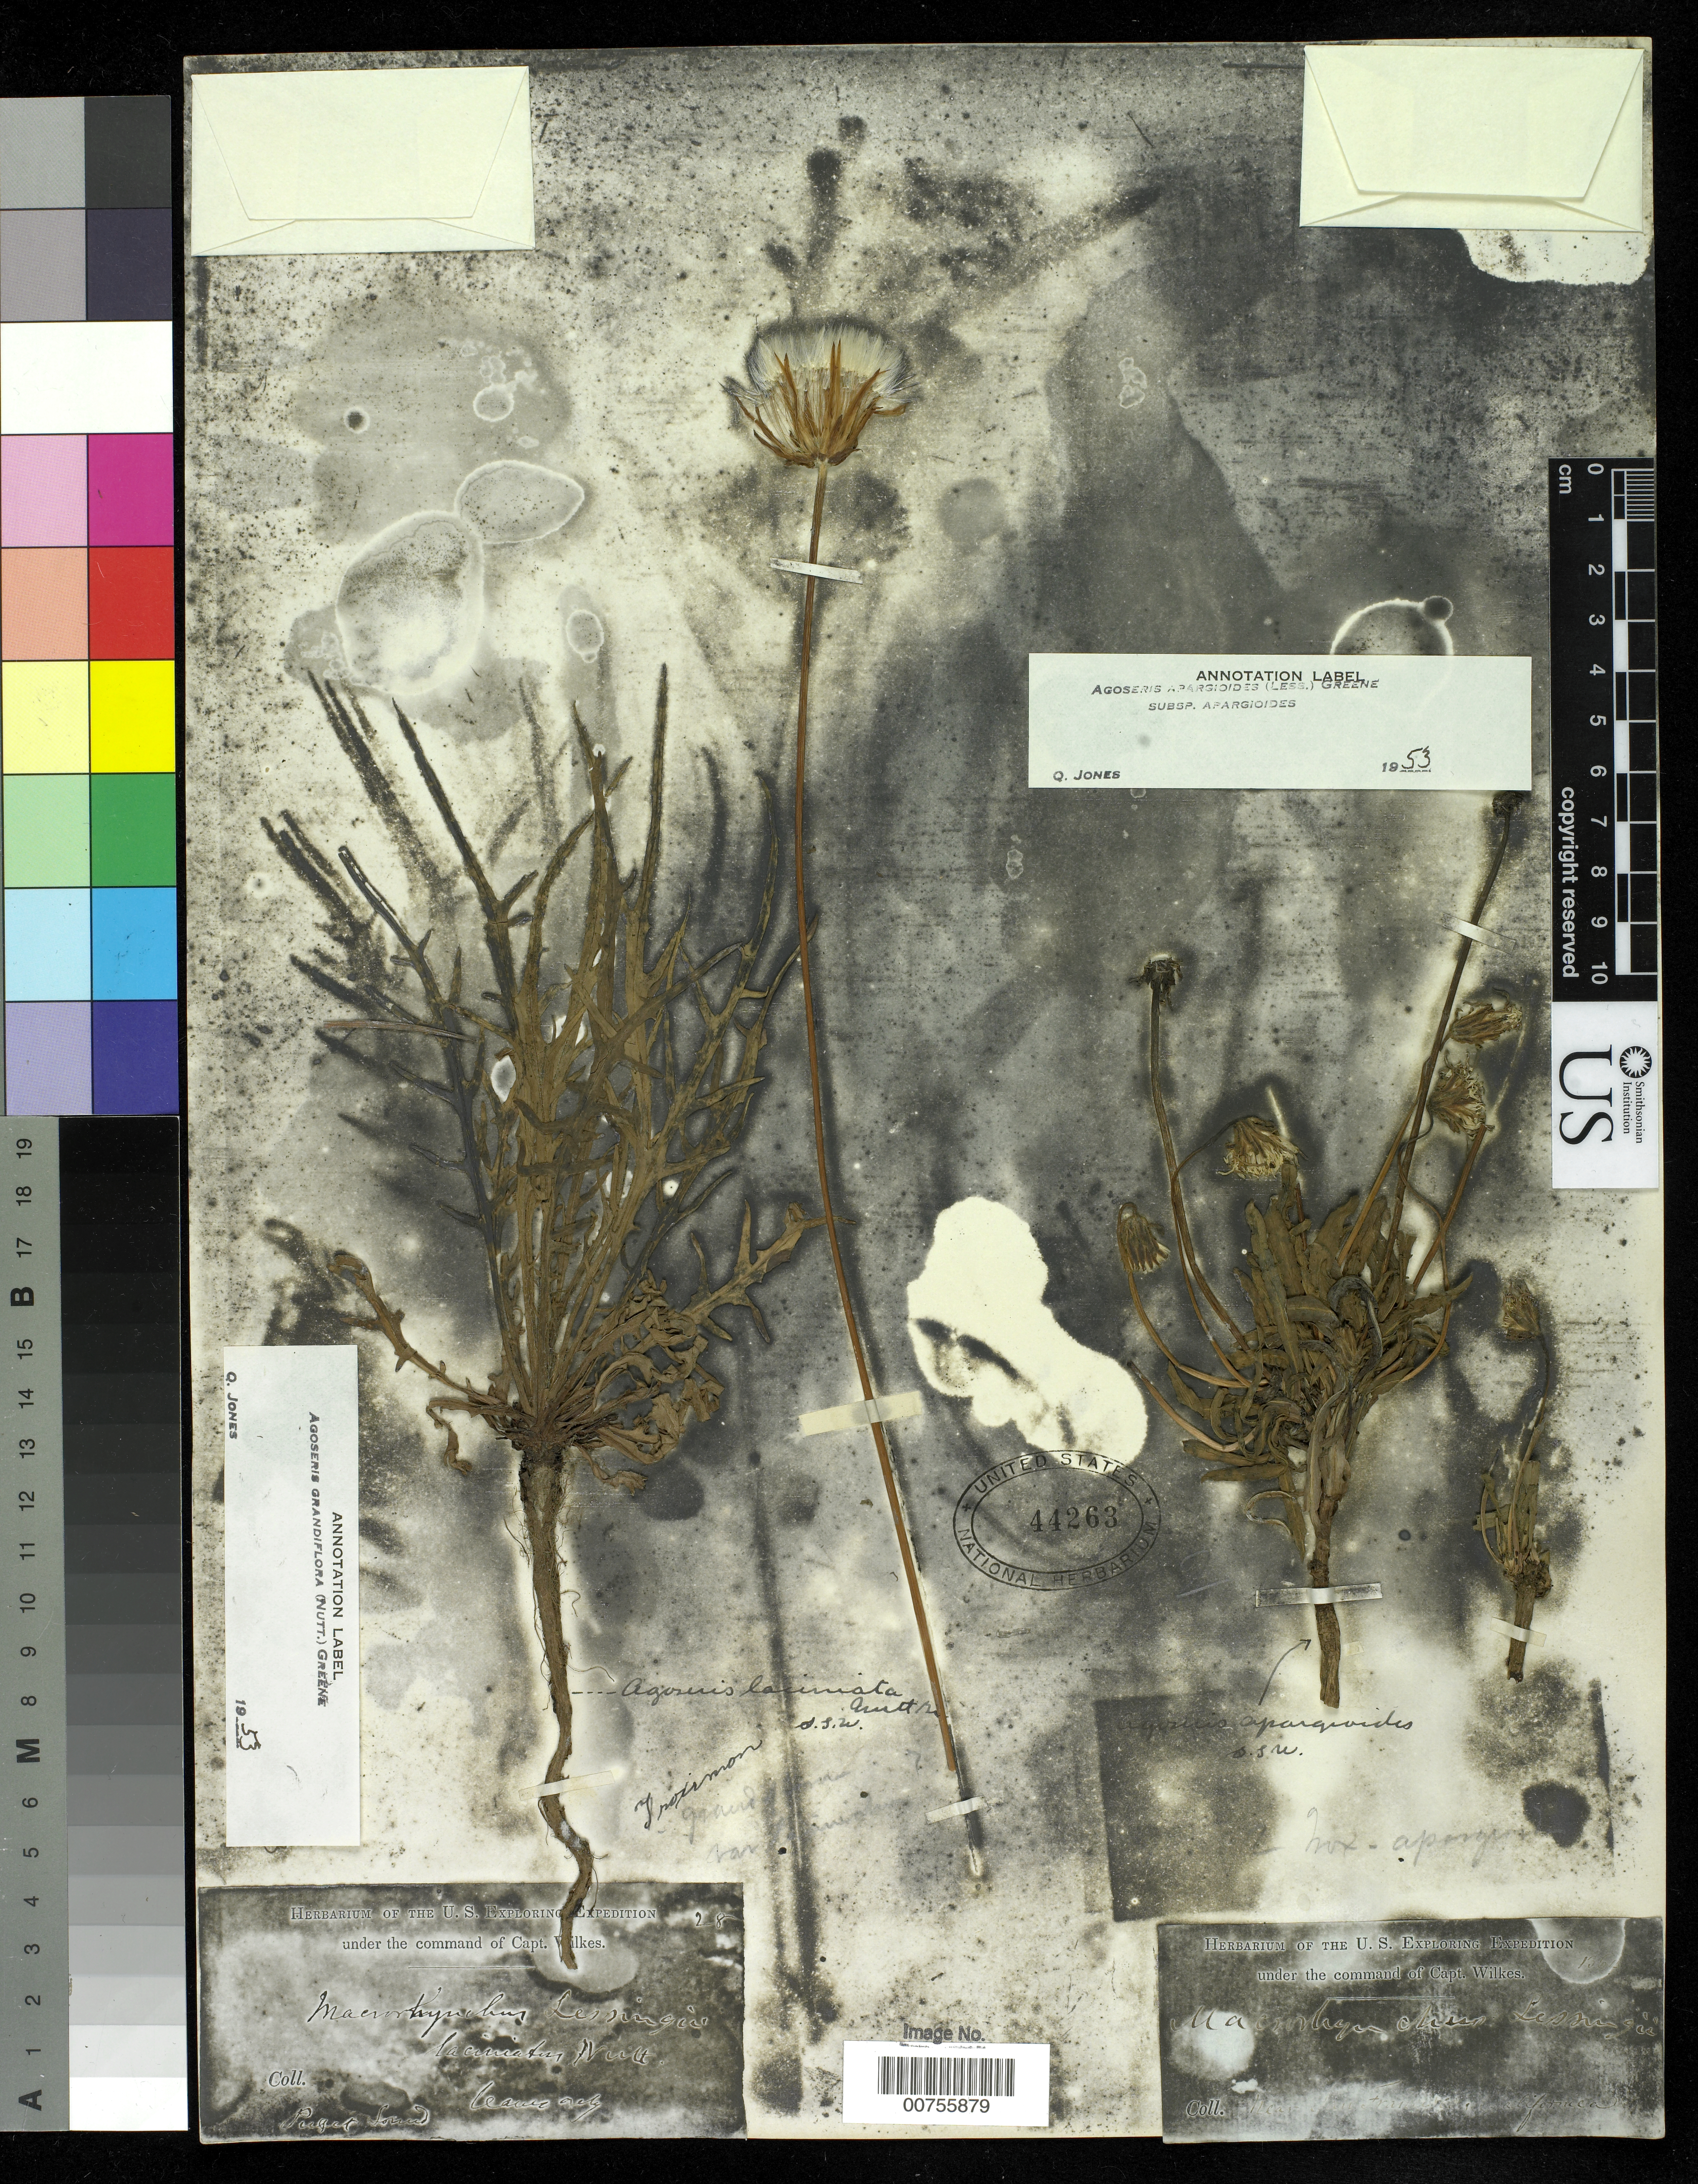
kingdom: Plantae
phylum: Tracheophyta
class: Magnoliopsida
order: Asterales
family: Asteraceae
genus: Agoseris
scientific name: Agoseris apargioides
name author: (Less.) Greene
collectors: Wilkes Explor. Exped.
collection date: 1838/1842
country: United States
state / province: Washington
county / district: King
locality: Puget Sound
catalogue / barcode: US 44263